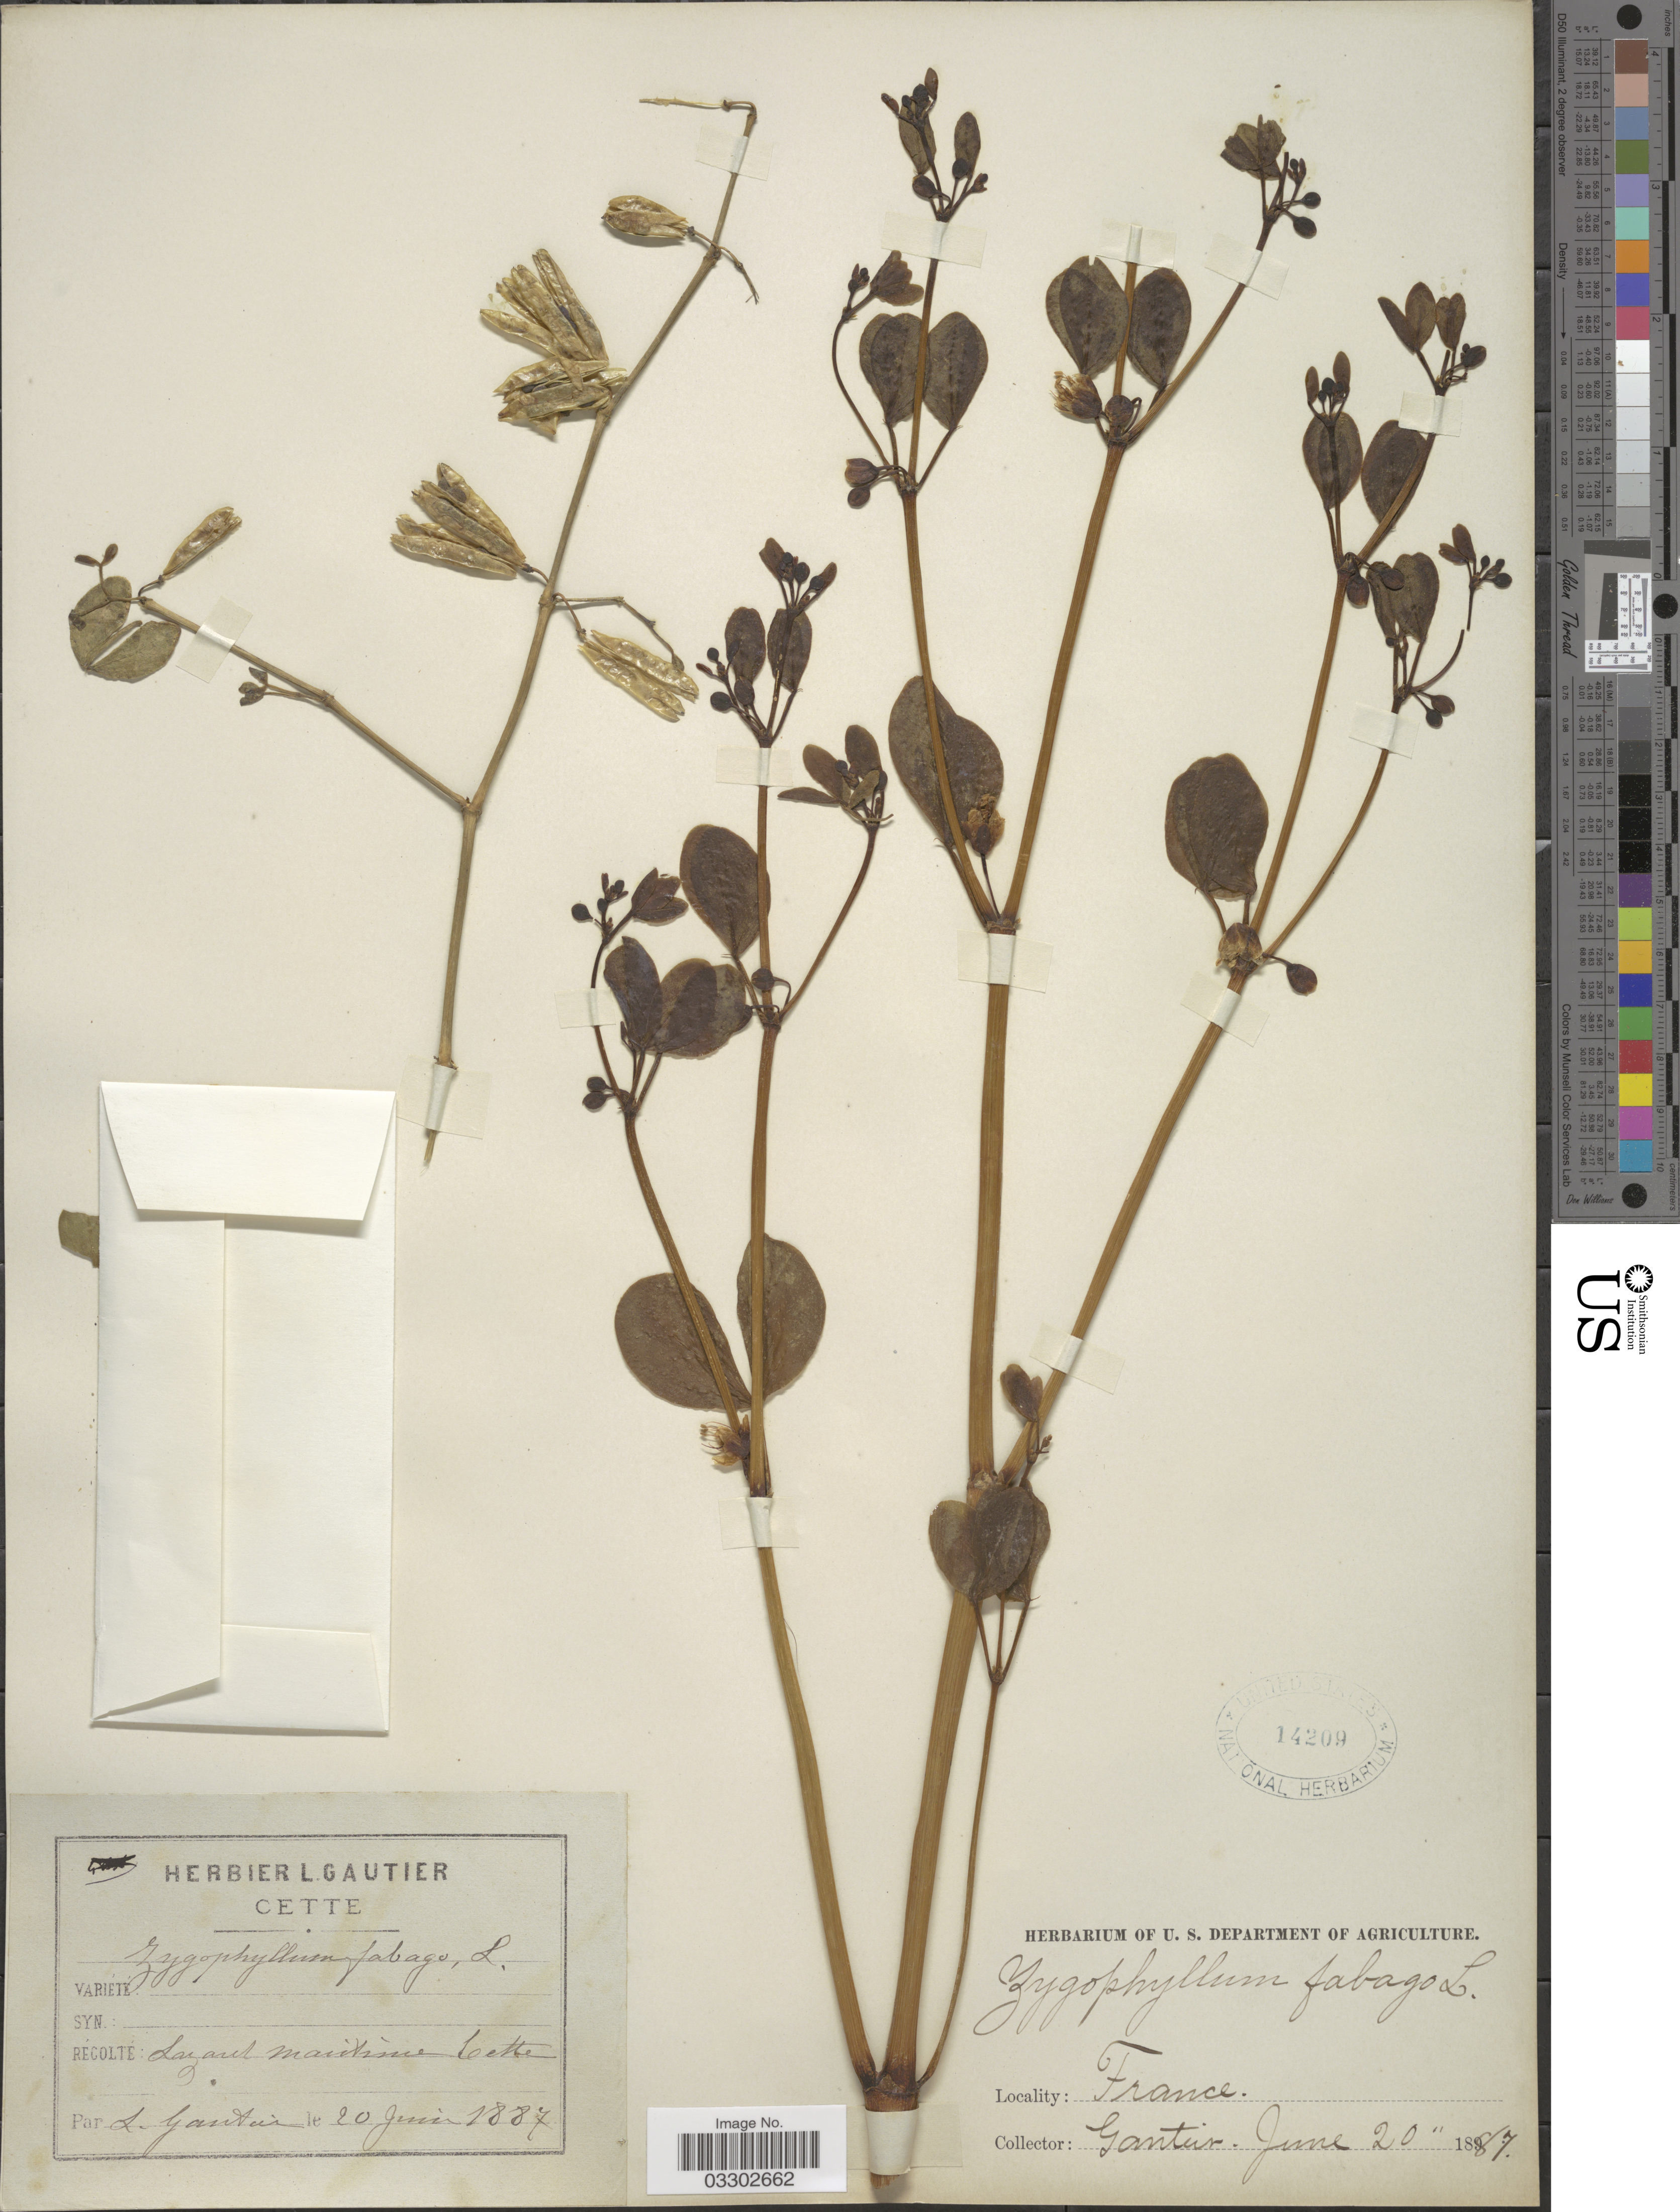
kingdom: Plantae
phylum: Tracheophyta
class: Magnoliopsida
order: Zygophyllales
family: Zygophyllaceae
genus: Zygophyllum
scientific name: Zygophyllum fabago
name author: L.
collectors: L. Gantier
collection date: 1887-06-20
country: France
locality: Lazaret maritime Cette.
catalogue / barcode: US 14209